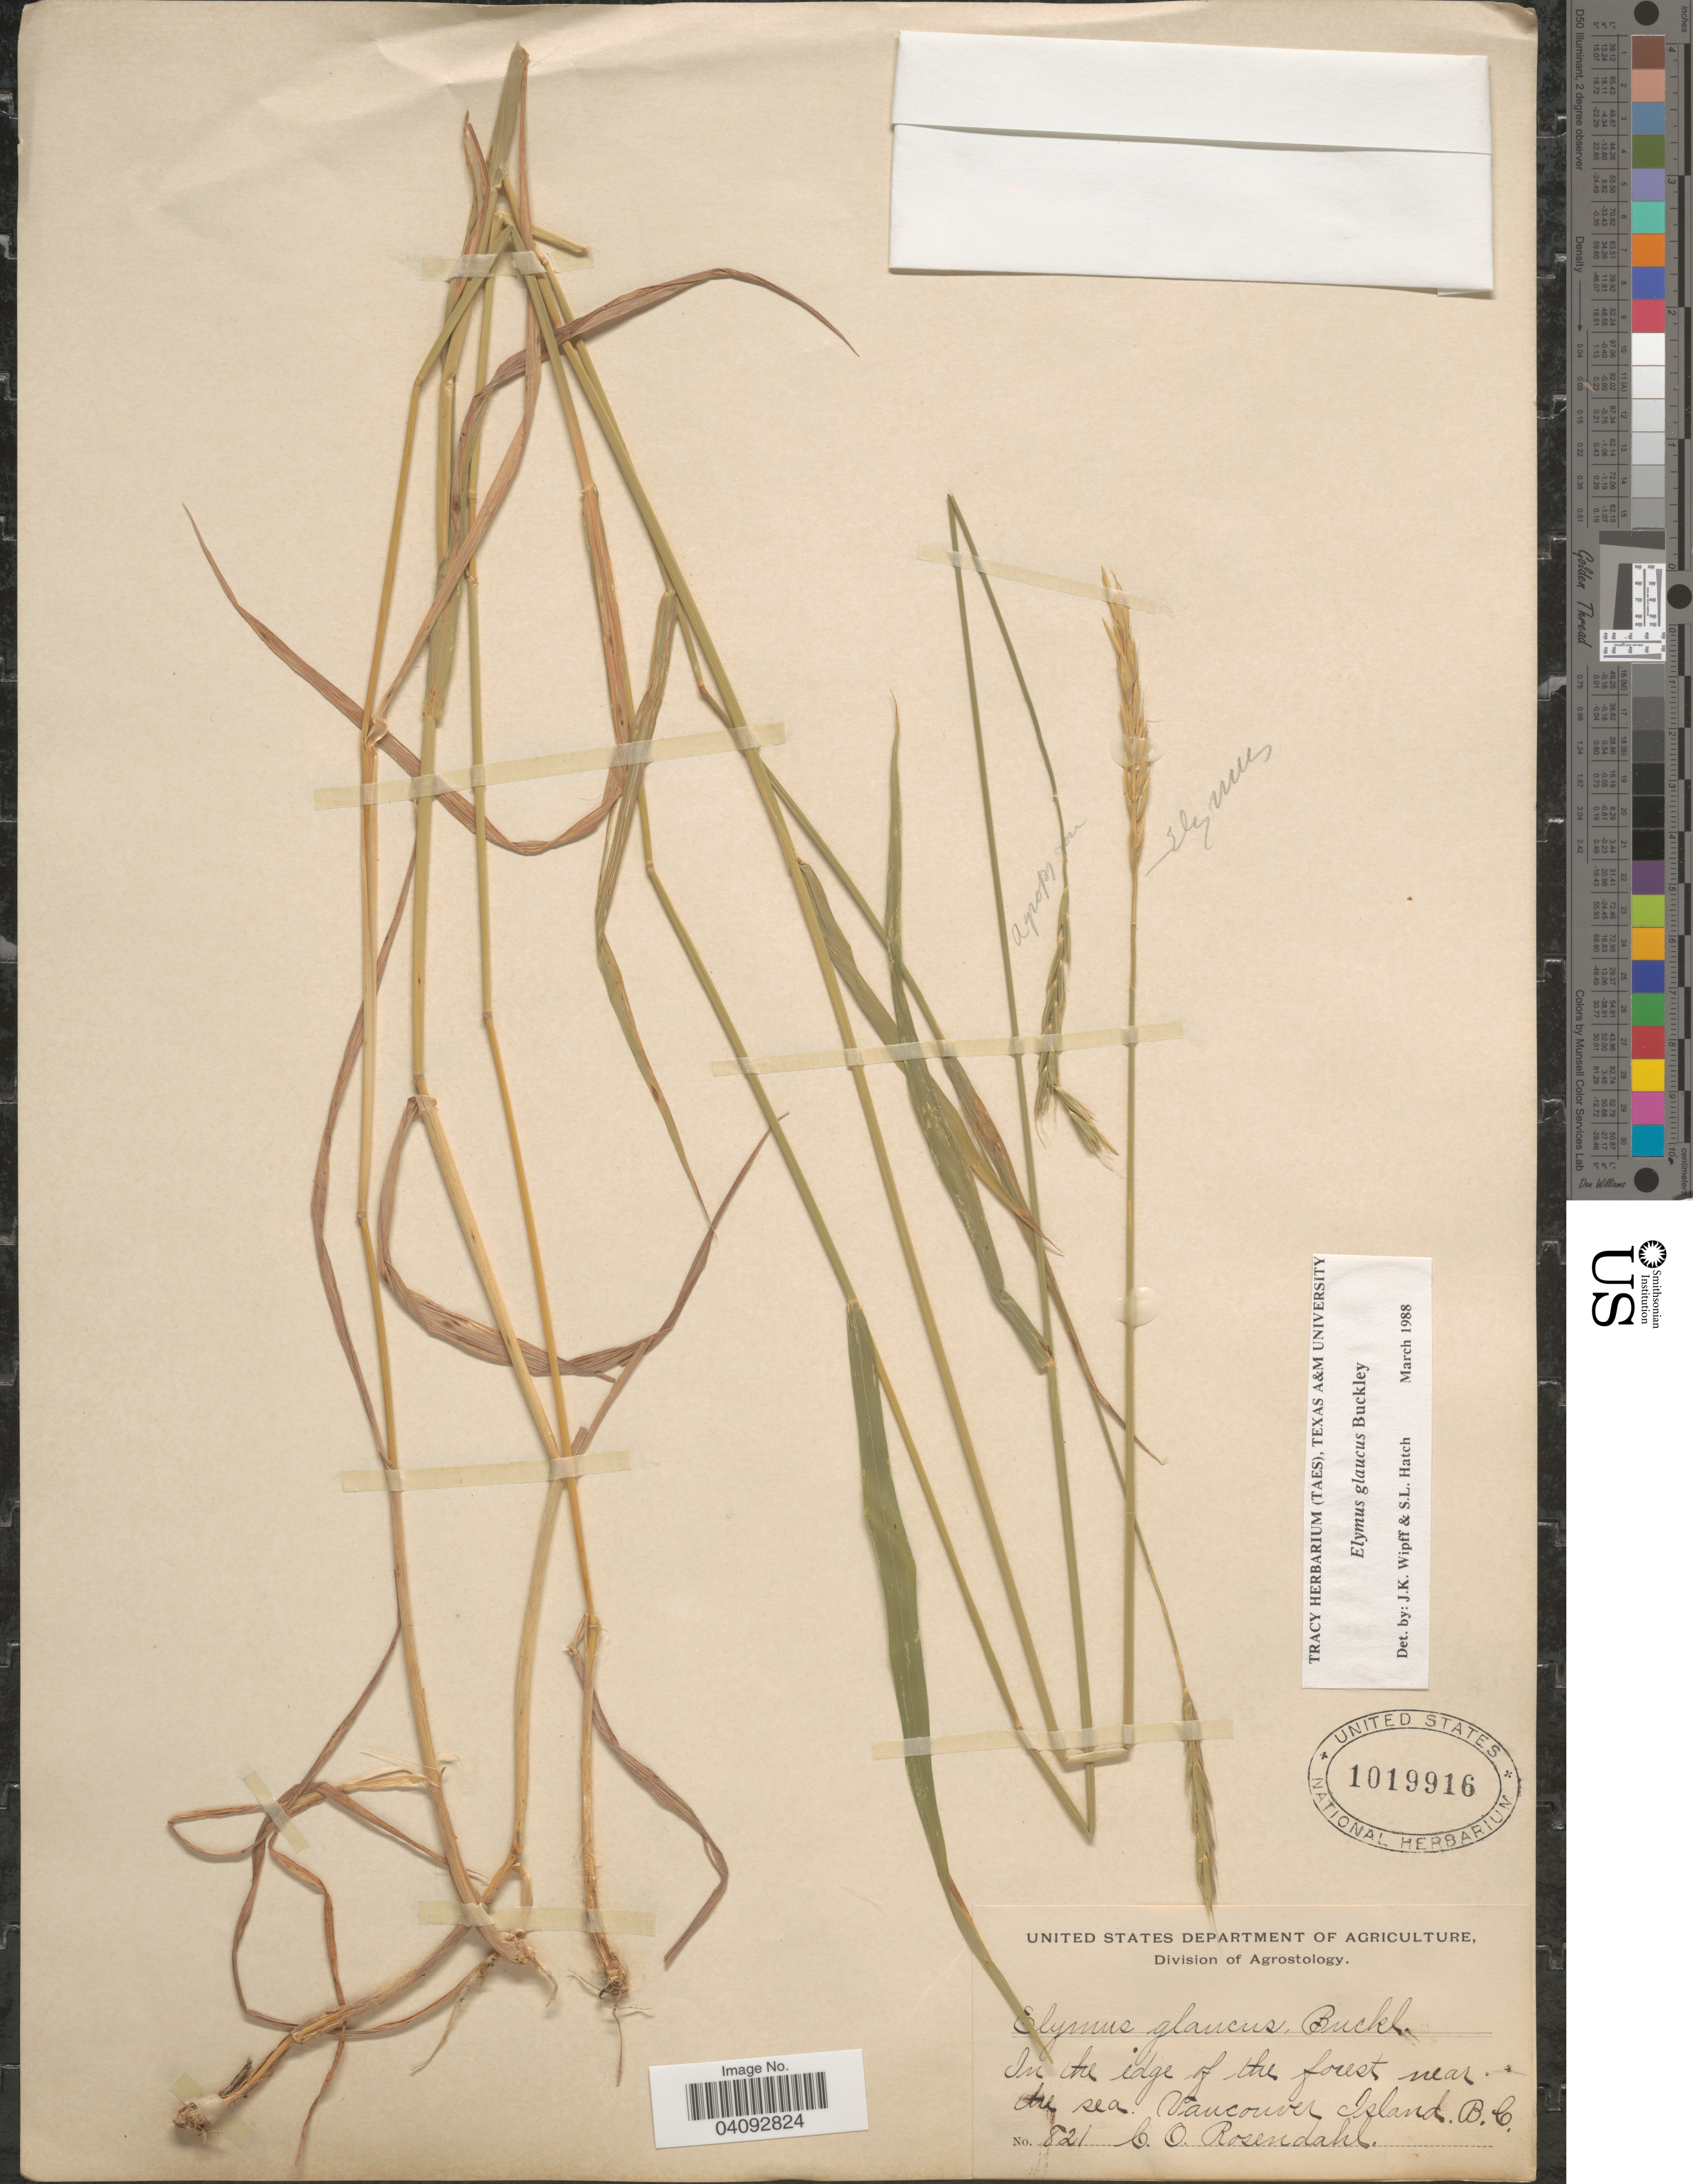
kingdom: Plantae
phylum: Tracheophyta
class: Liliopsida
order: Poales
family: Poaceae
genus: Elymus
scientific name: Elymus glaucus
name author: Buckley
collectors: C. O. Rosendahl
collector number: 821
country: Canada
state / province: British Columbia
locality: In the edge of the forest near the sea. Vancouver Island.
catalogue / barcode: US 1019916